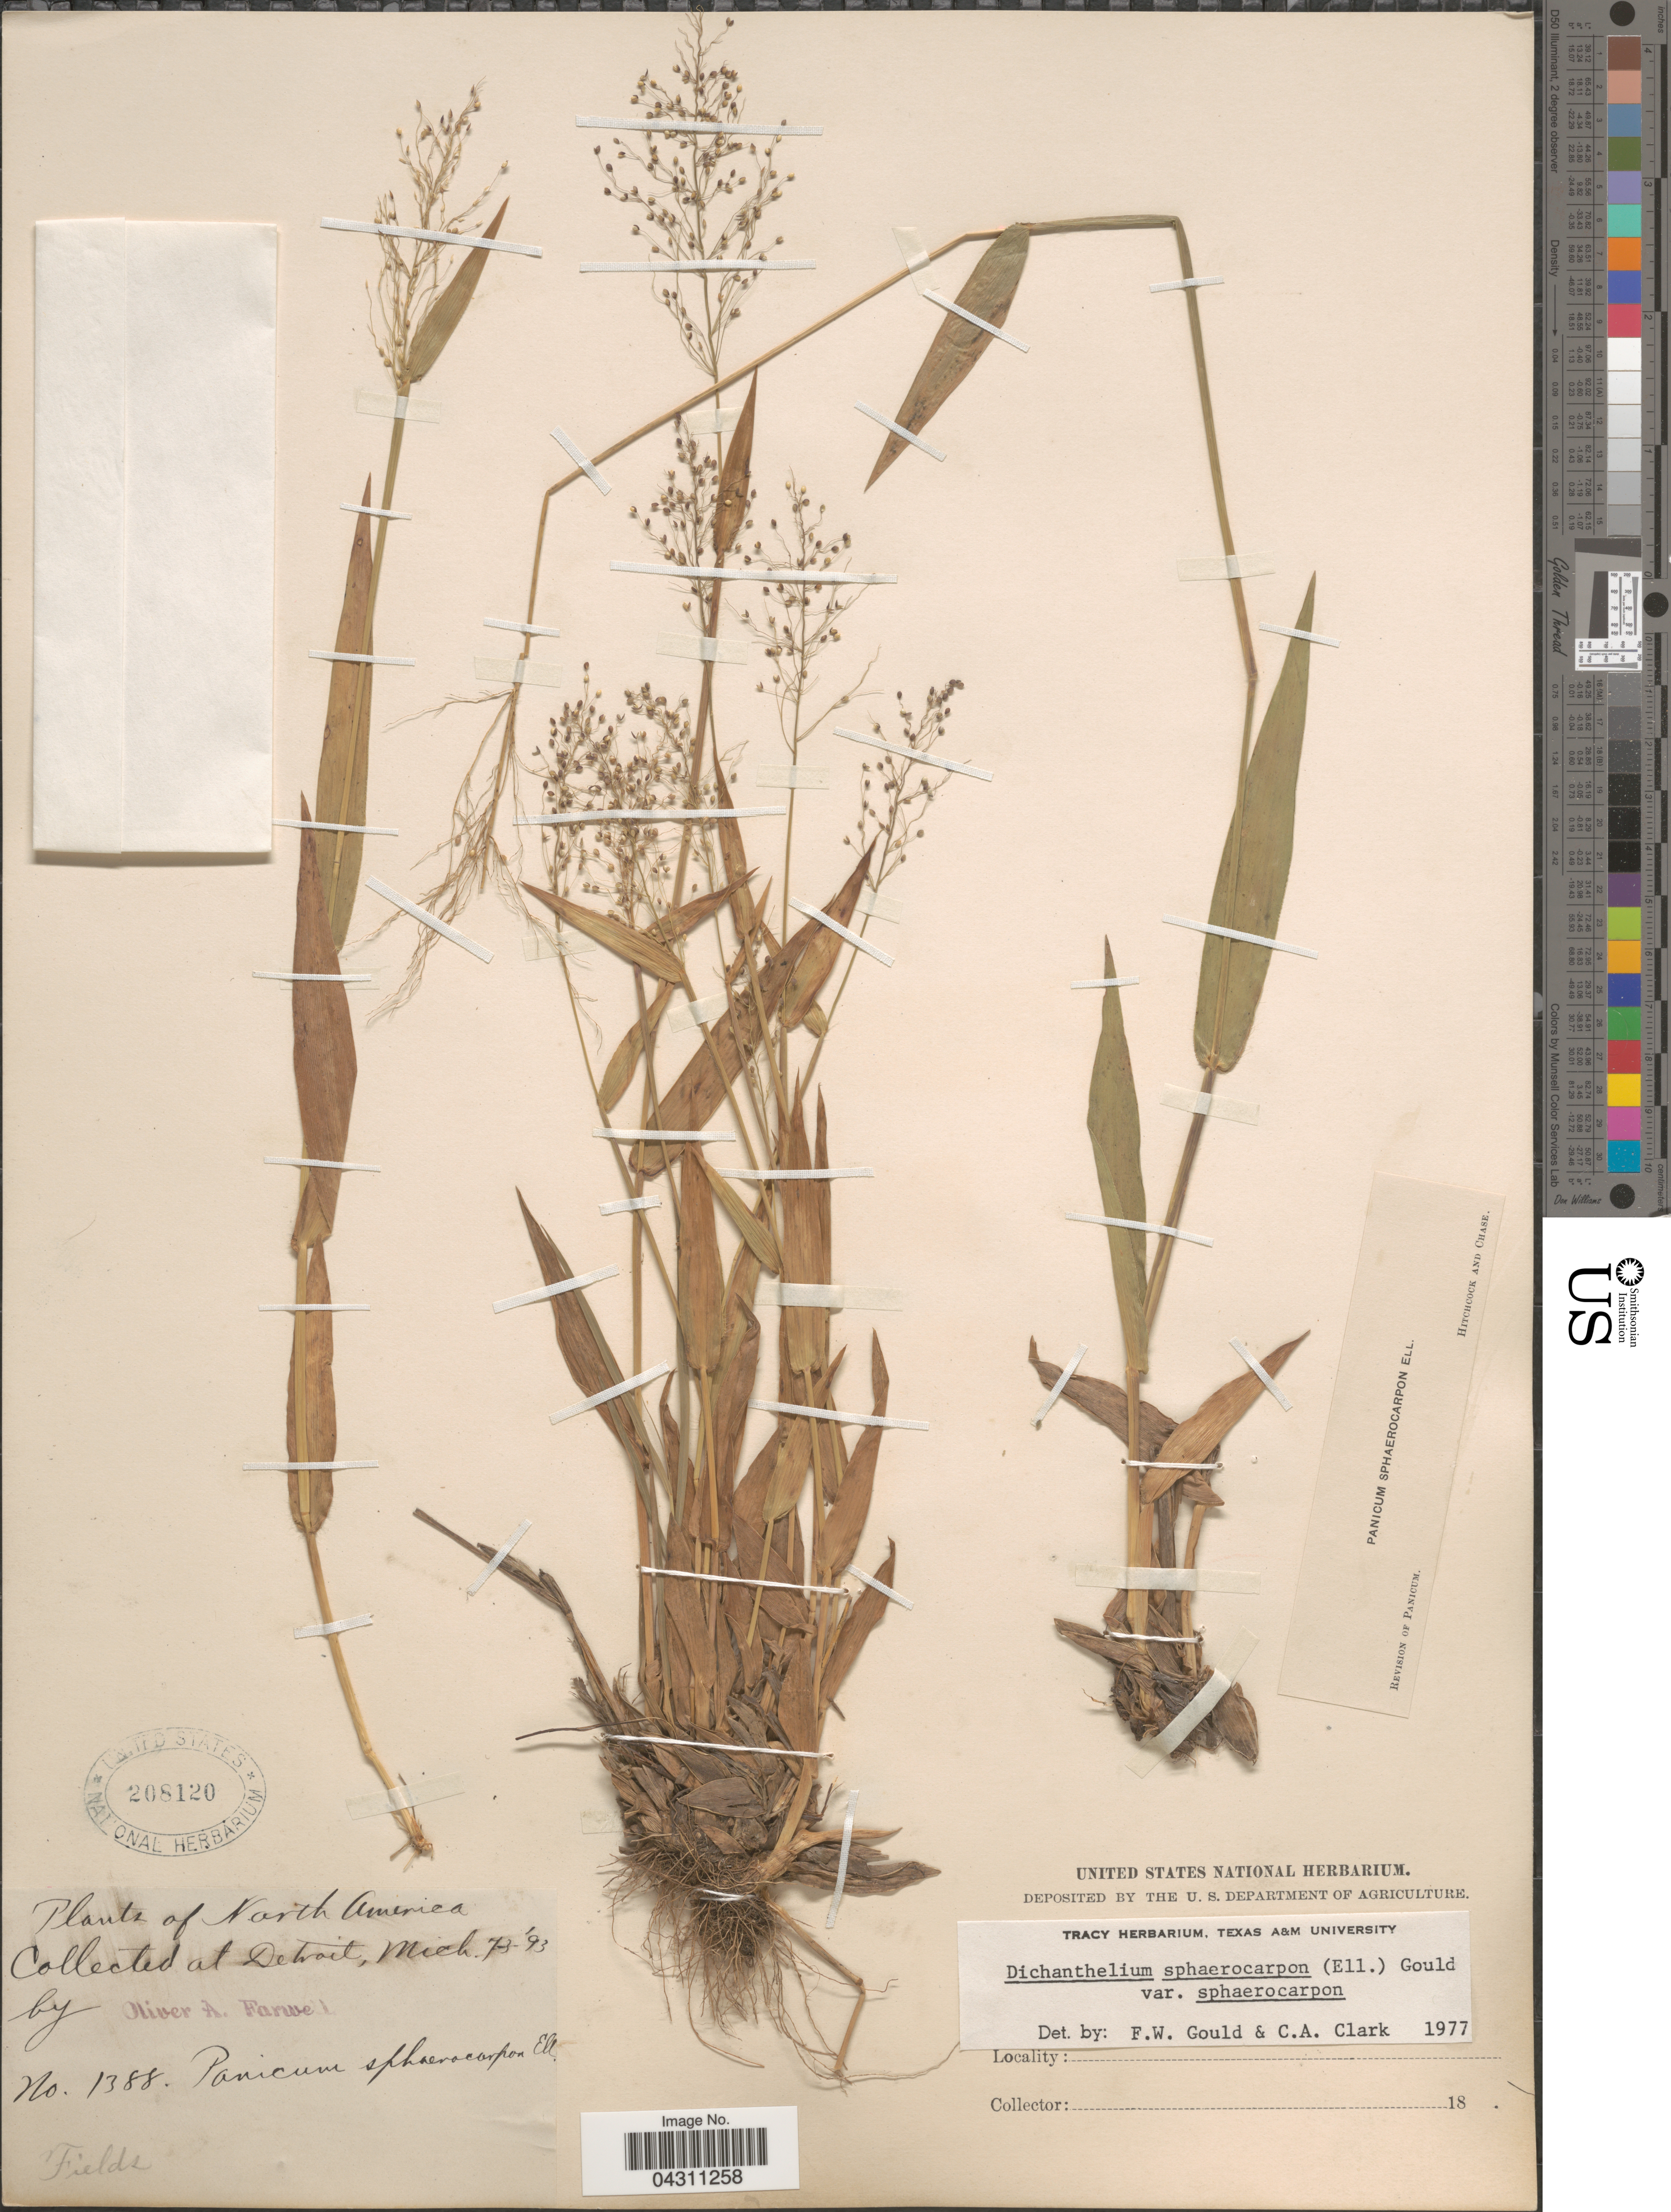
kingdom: Plantae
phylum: Tracheophyta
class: Liliopsida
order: Poales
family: Poaceae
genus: Dichanthelium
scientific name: Dichanthelium sphaerocarpon var. sphaerocarpon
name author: (Elliott) Gould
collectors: O. Farwell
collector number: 1388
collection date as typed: Transcribed d/m/y: 3/7/93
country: United States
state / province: Michigan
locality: At Detroit.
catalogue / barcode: US 208120